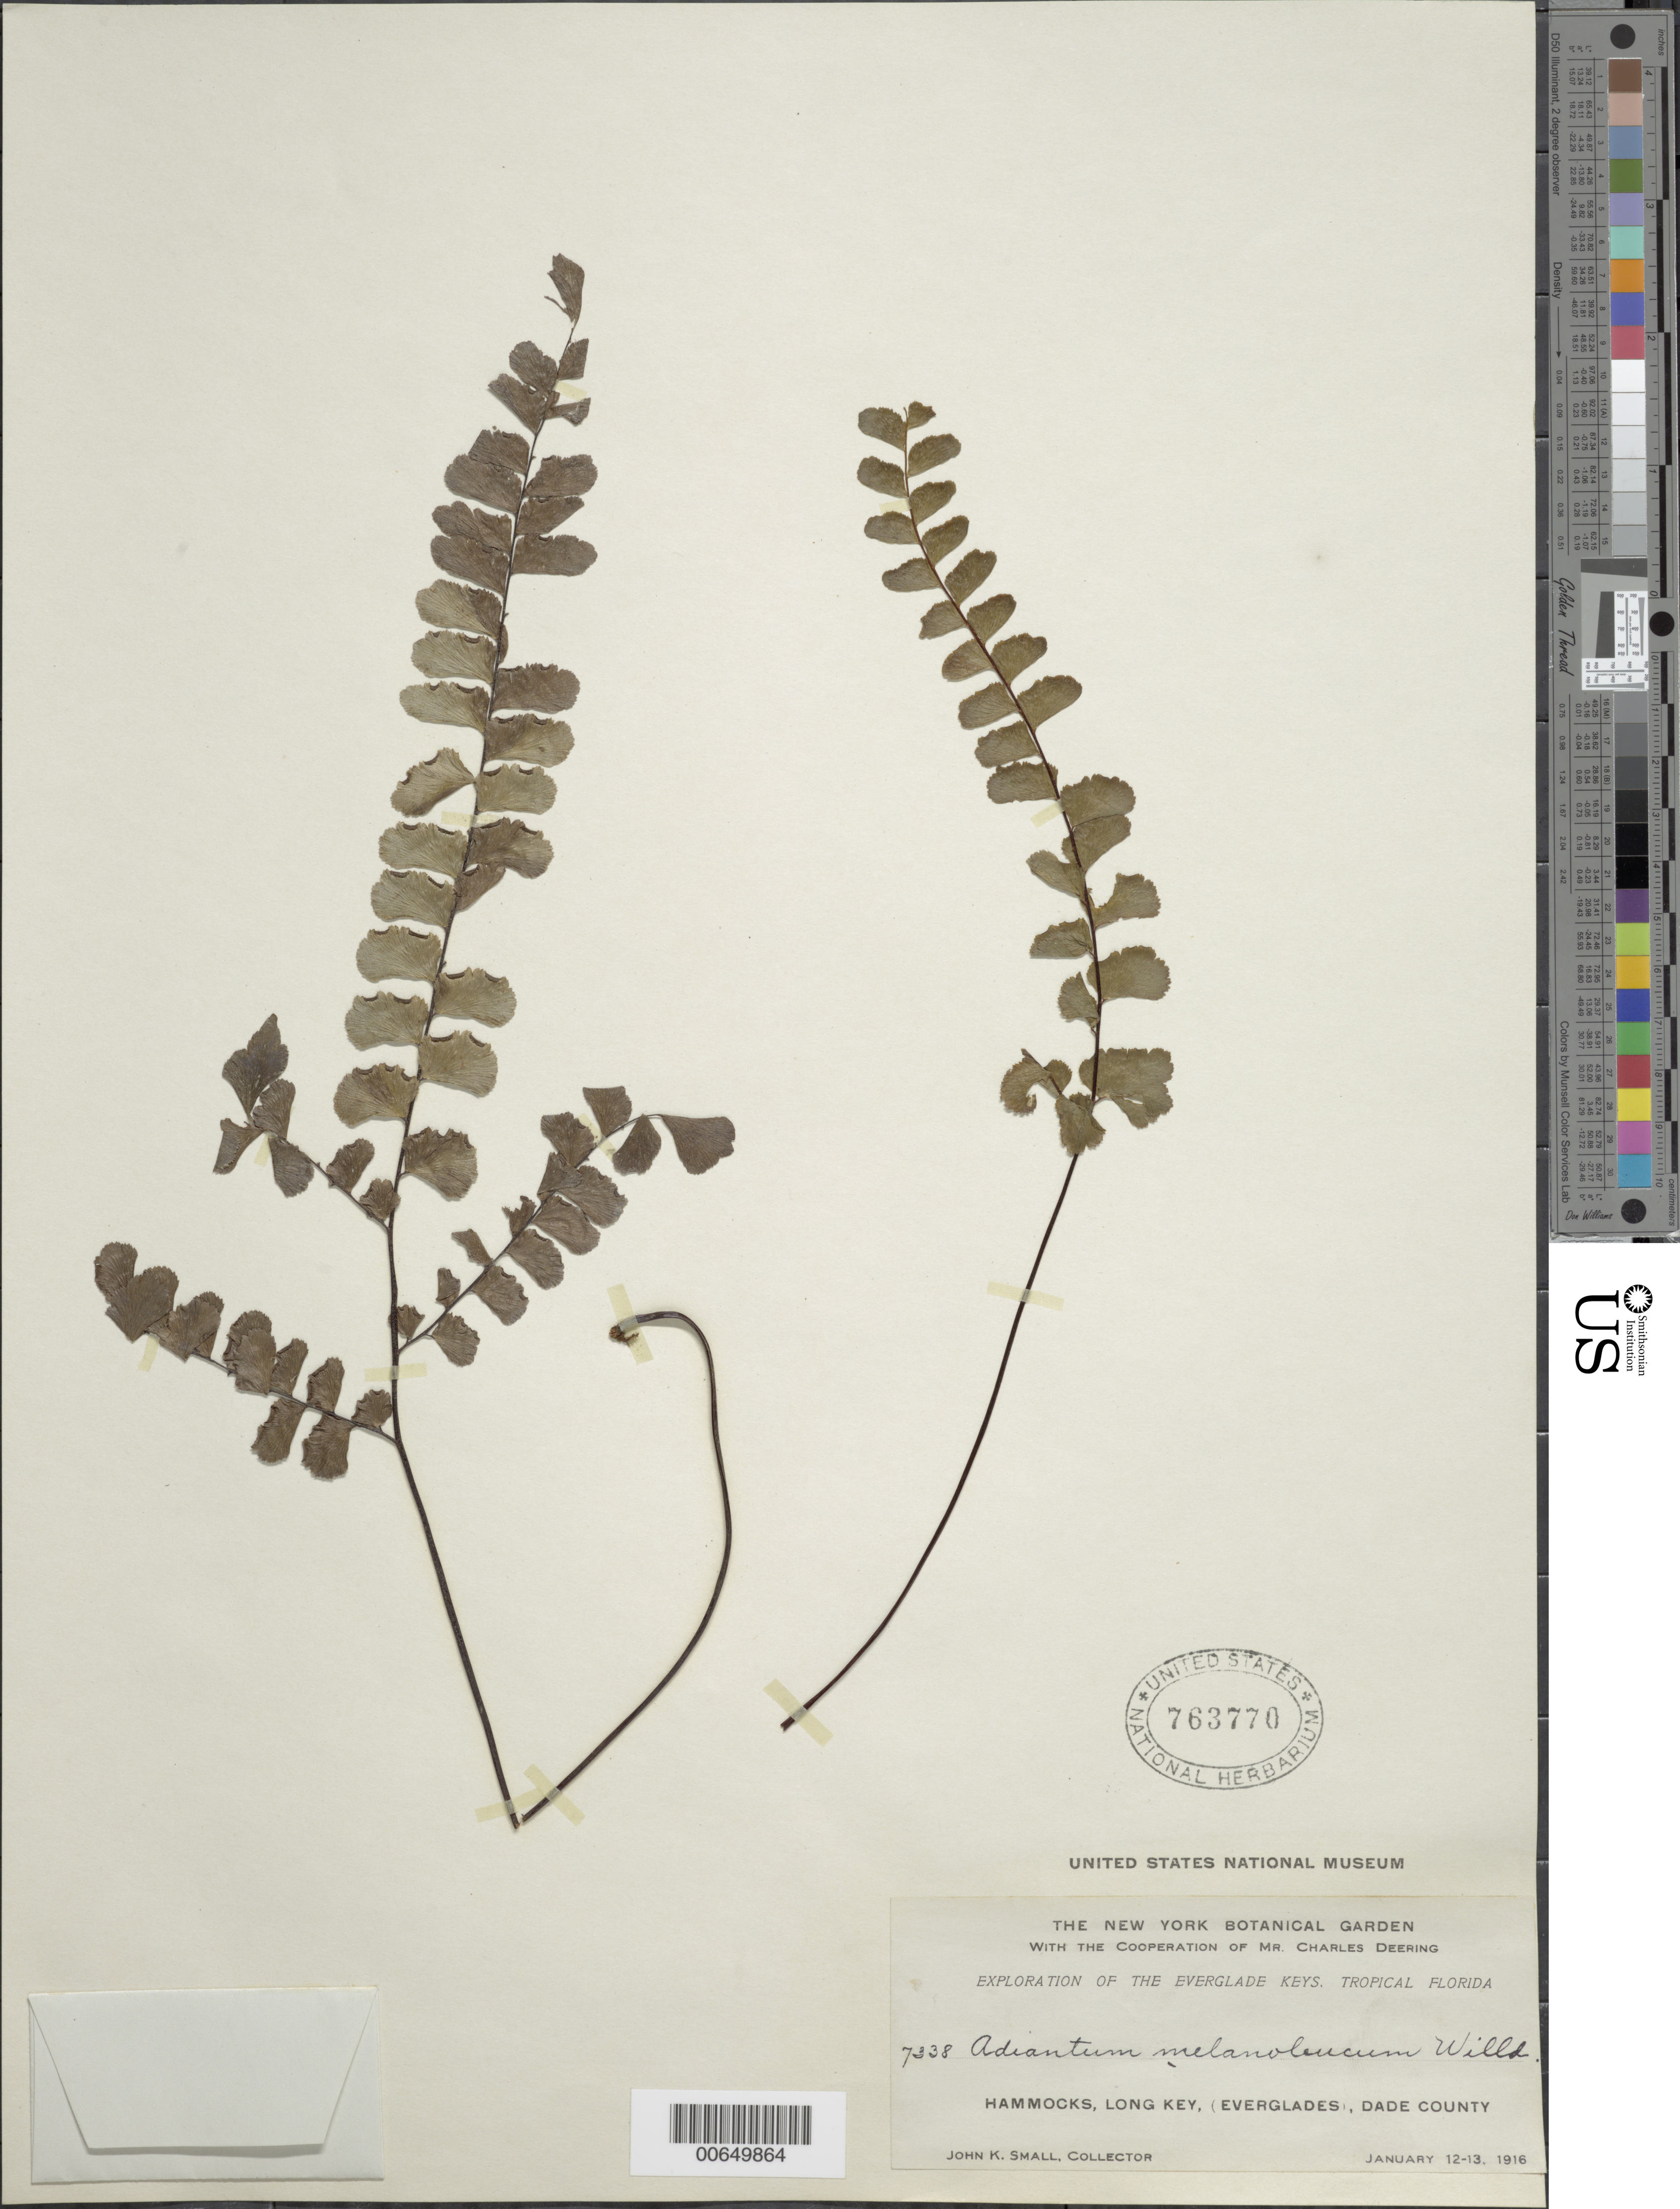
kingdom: Plantae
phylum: Tracheophyta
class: Polypodiopsida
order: Polypodiales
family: Pteridaceae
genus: Adiantum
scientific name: Adiantum melanoleucum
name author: Willd.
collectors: J. K. Small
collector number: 7338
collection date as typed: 12 Jan 1916 to 13 Jan 1916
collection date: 1916-01-12/1916-01-13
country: United States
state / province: Florida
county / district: Dade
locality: Hammocks, Long Key, (Ev)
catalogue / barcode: US 763770